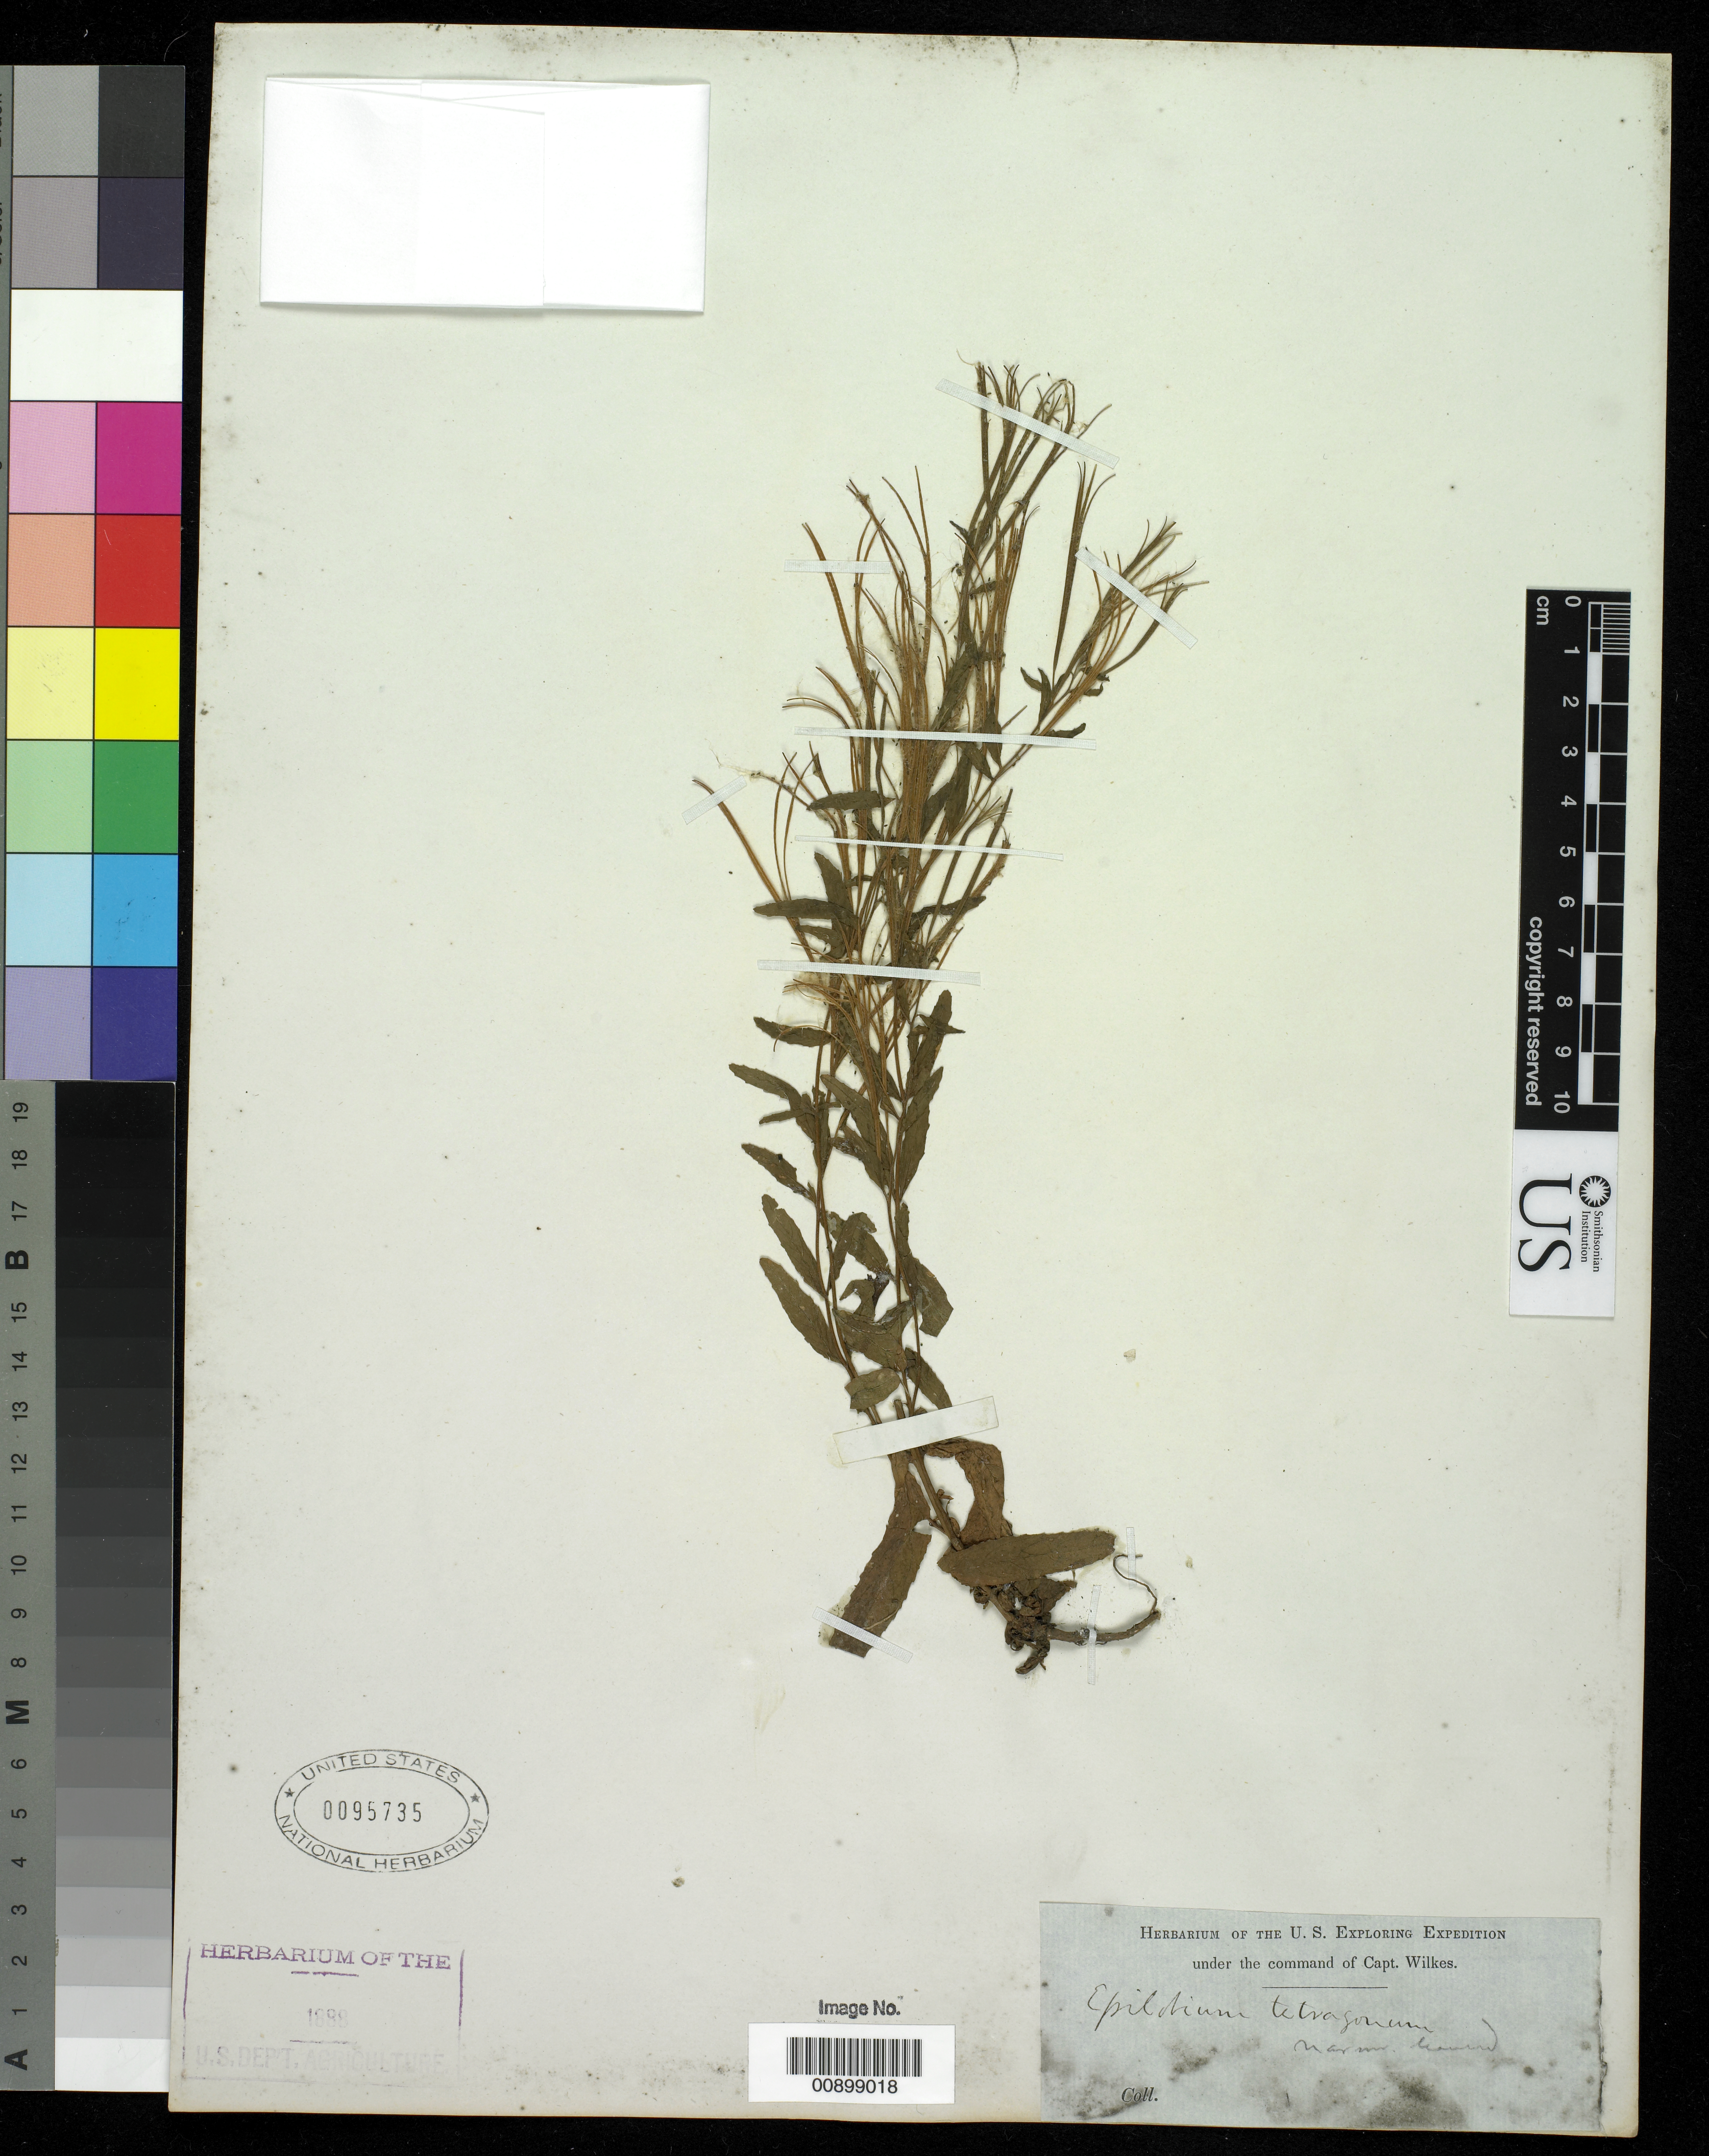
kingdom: Plantae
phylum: Tracheophyta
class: Magnoliopsida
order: Myrtales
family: Onagraceae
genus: Epilobium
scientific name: Epilobium tetragonum subsp. lamyi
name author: (F.W. Schultz) Nyman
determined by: Wagner, W. L., (BOT), Smithsonian Institution - National Museum of Natural History (UNITED STATES)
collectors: Wilkes Explor. Exped.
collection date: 1838/1842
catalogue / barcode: US 95735